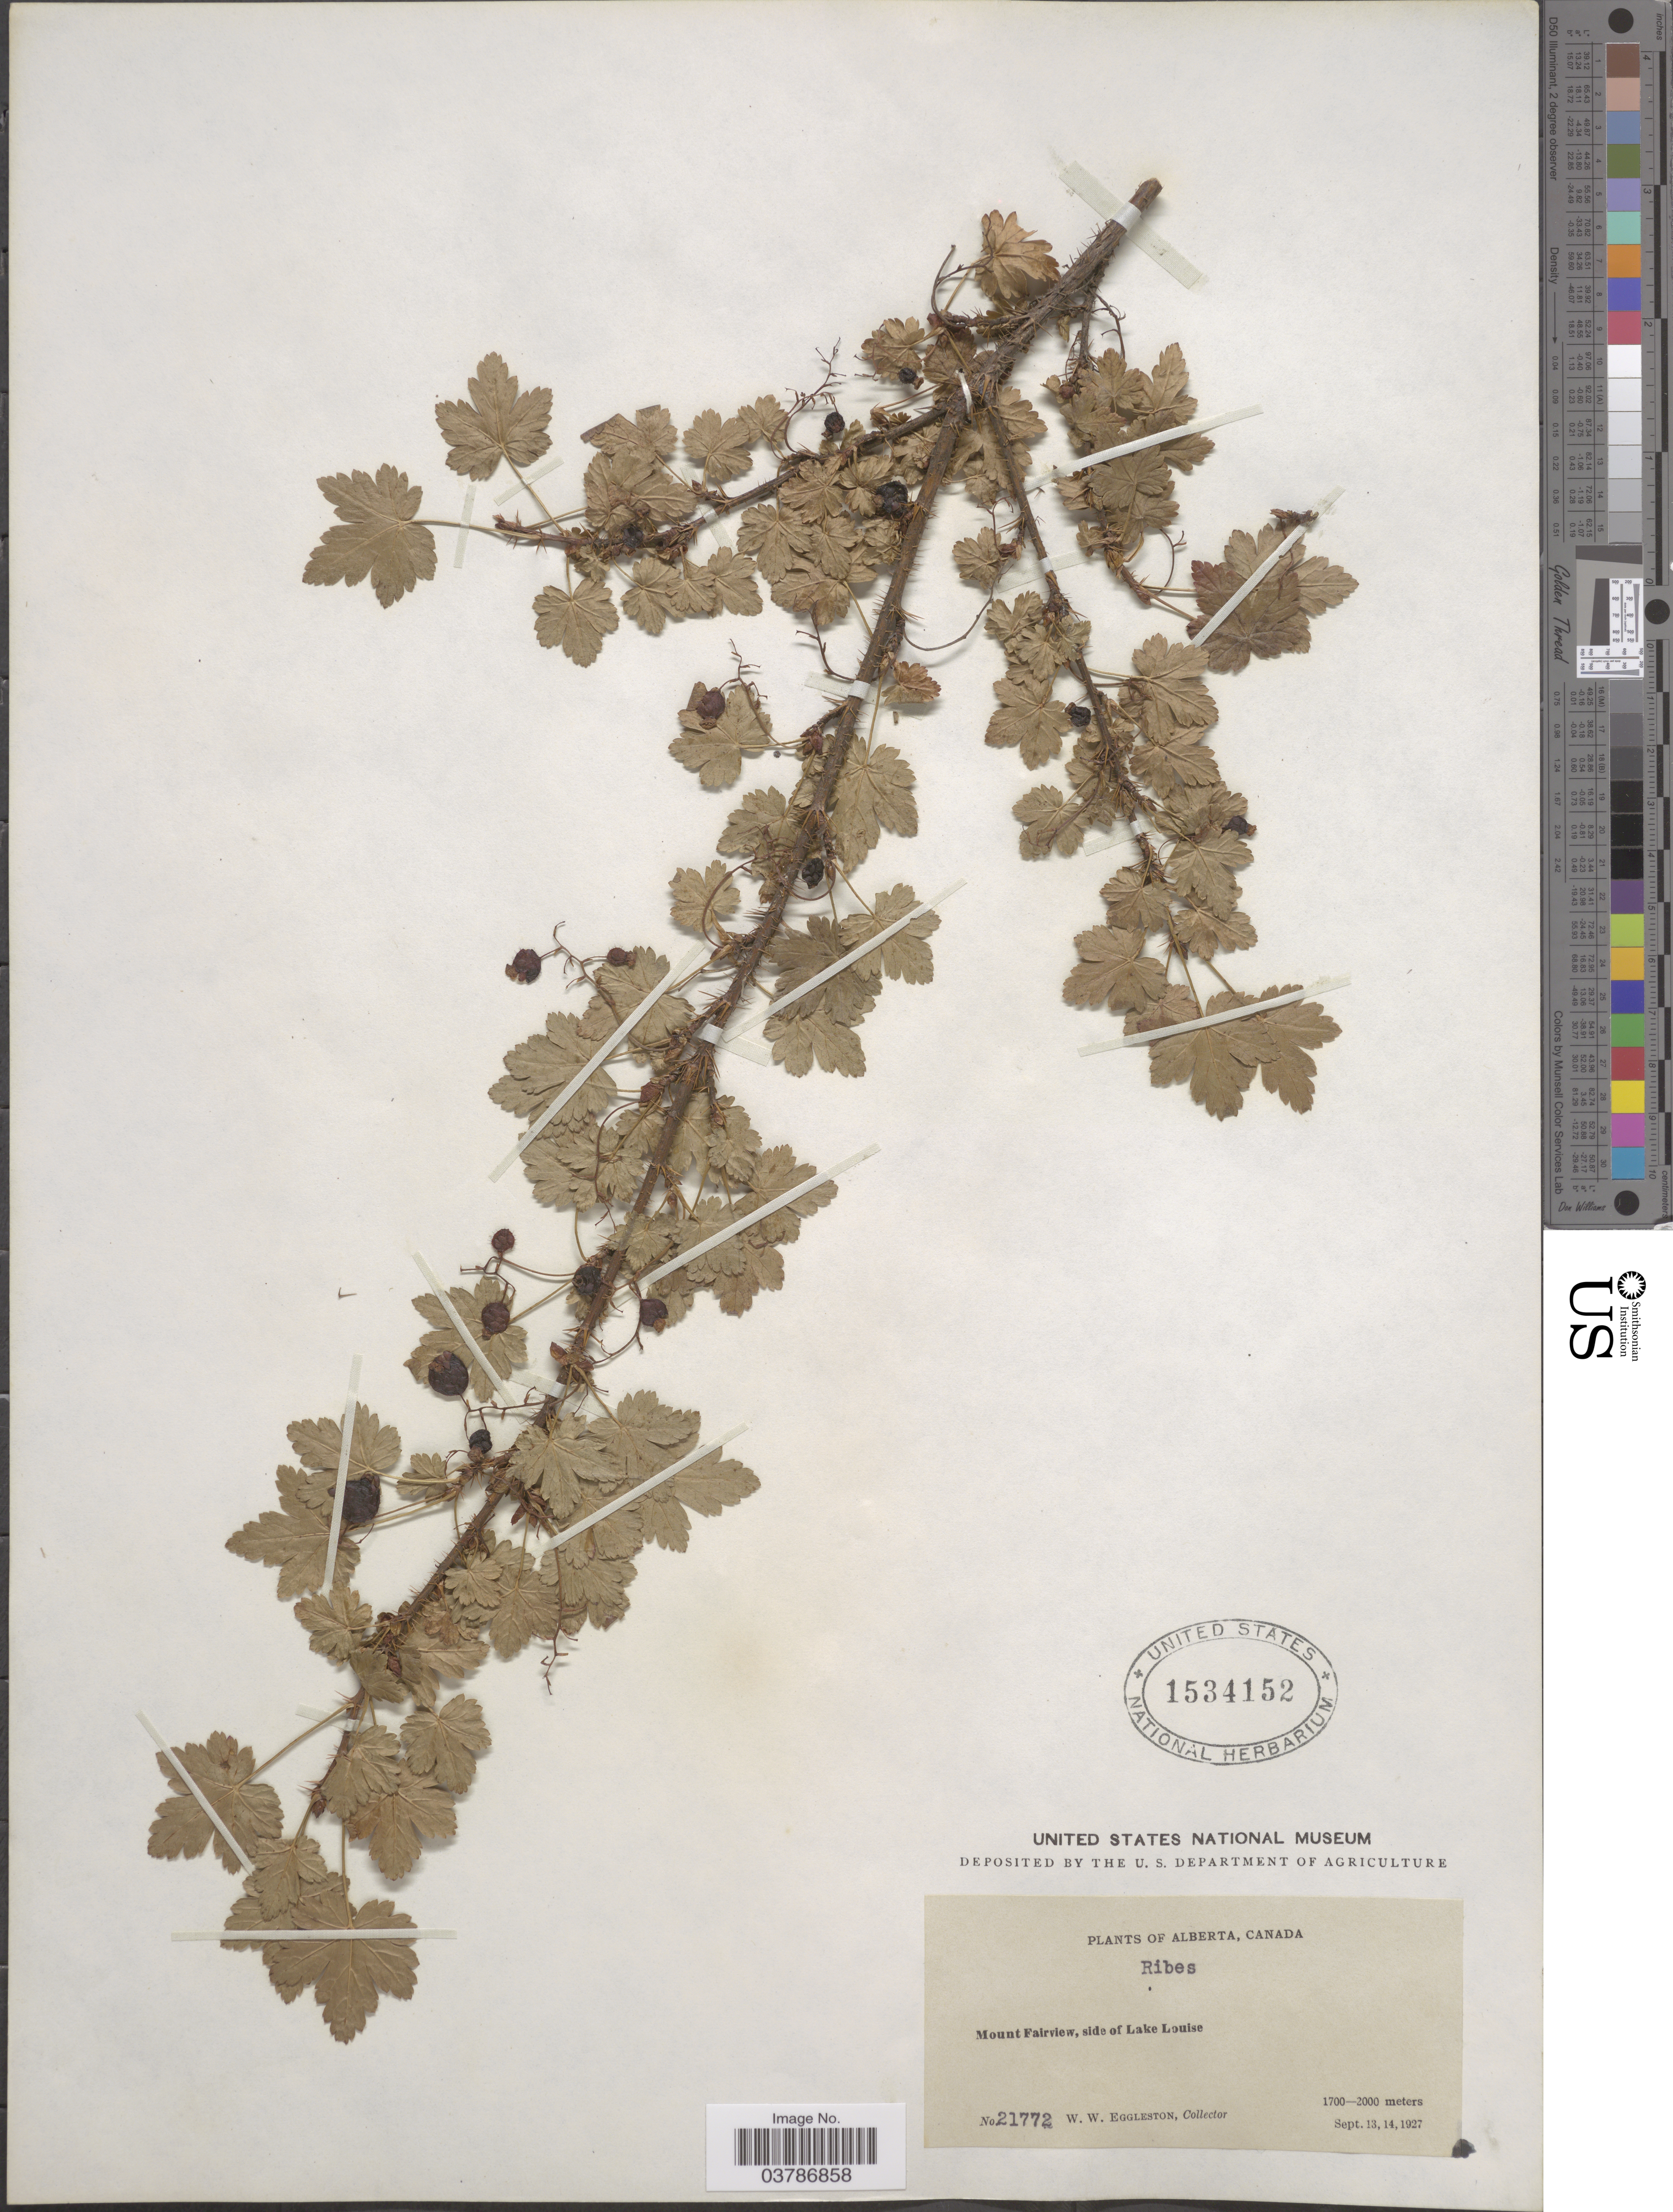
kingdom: Plantae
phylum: Tracheophyta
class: Magnoliopsida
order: Saxifragales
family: Grossulariaceae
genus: Ribes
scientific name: Ribes sp.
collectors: W. W. Eggleston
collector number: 21772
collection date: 1927-09-13/1927-09-14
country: Canada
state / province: Alberta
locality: Mount Fairview, side of Lake Louise.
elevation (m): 1700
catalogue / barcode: US 1534152